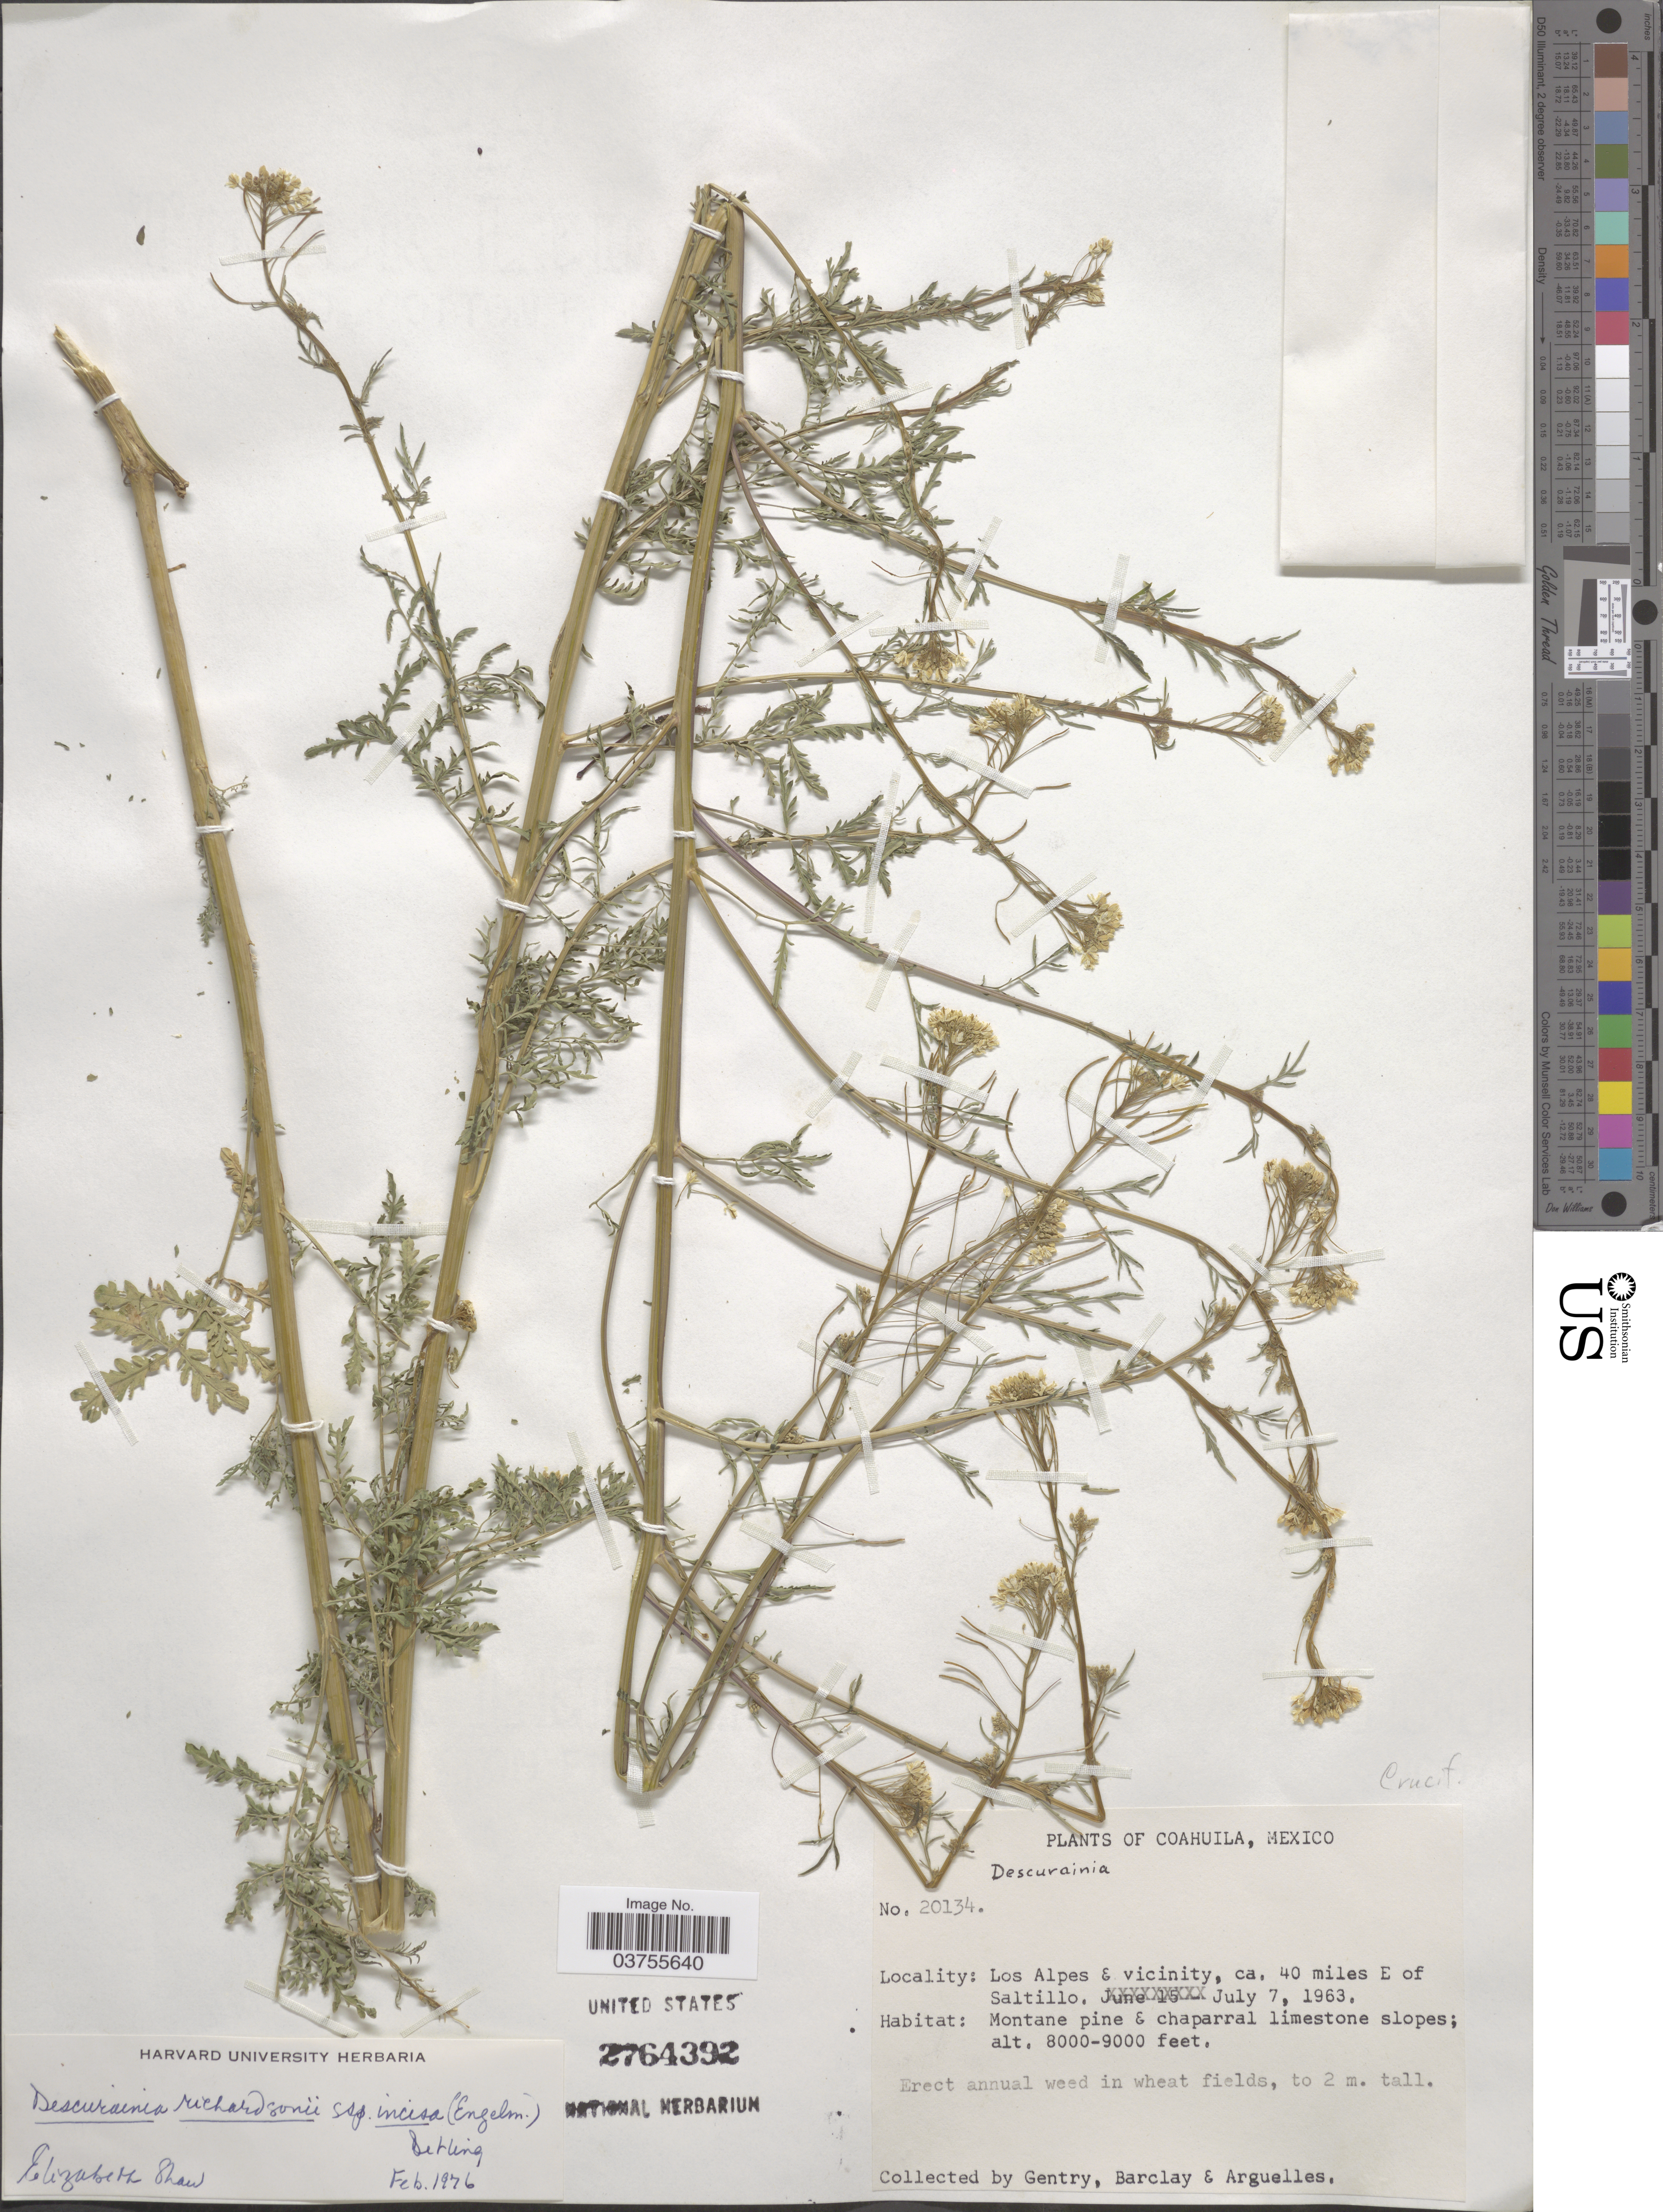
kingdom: Plantae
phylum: Tracheophyta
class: Magnoliopsida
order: Brassicales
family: Brassicaceae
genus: Descurainia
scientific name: Descurainia richardsonii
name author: (C.A. Mey.) O.E. Schulz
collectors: Gentry, --, -- Barclay & Arguelles, --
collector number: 20134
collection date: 1963-07-07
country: Mexico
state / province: Coahuila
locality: Los Alpes & vicinity, ca. 40 miles E of Saltillo.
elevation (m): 2438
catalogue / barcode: US 2764392